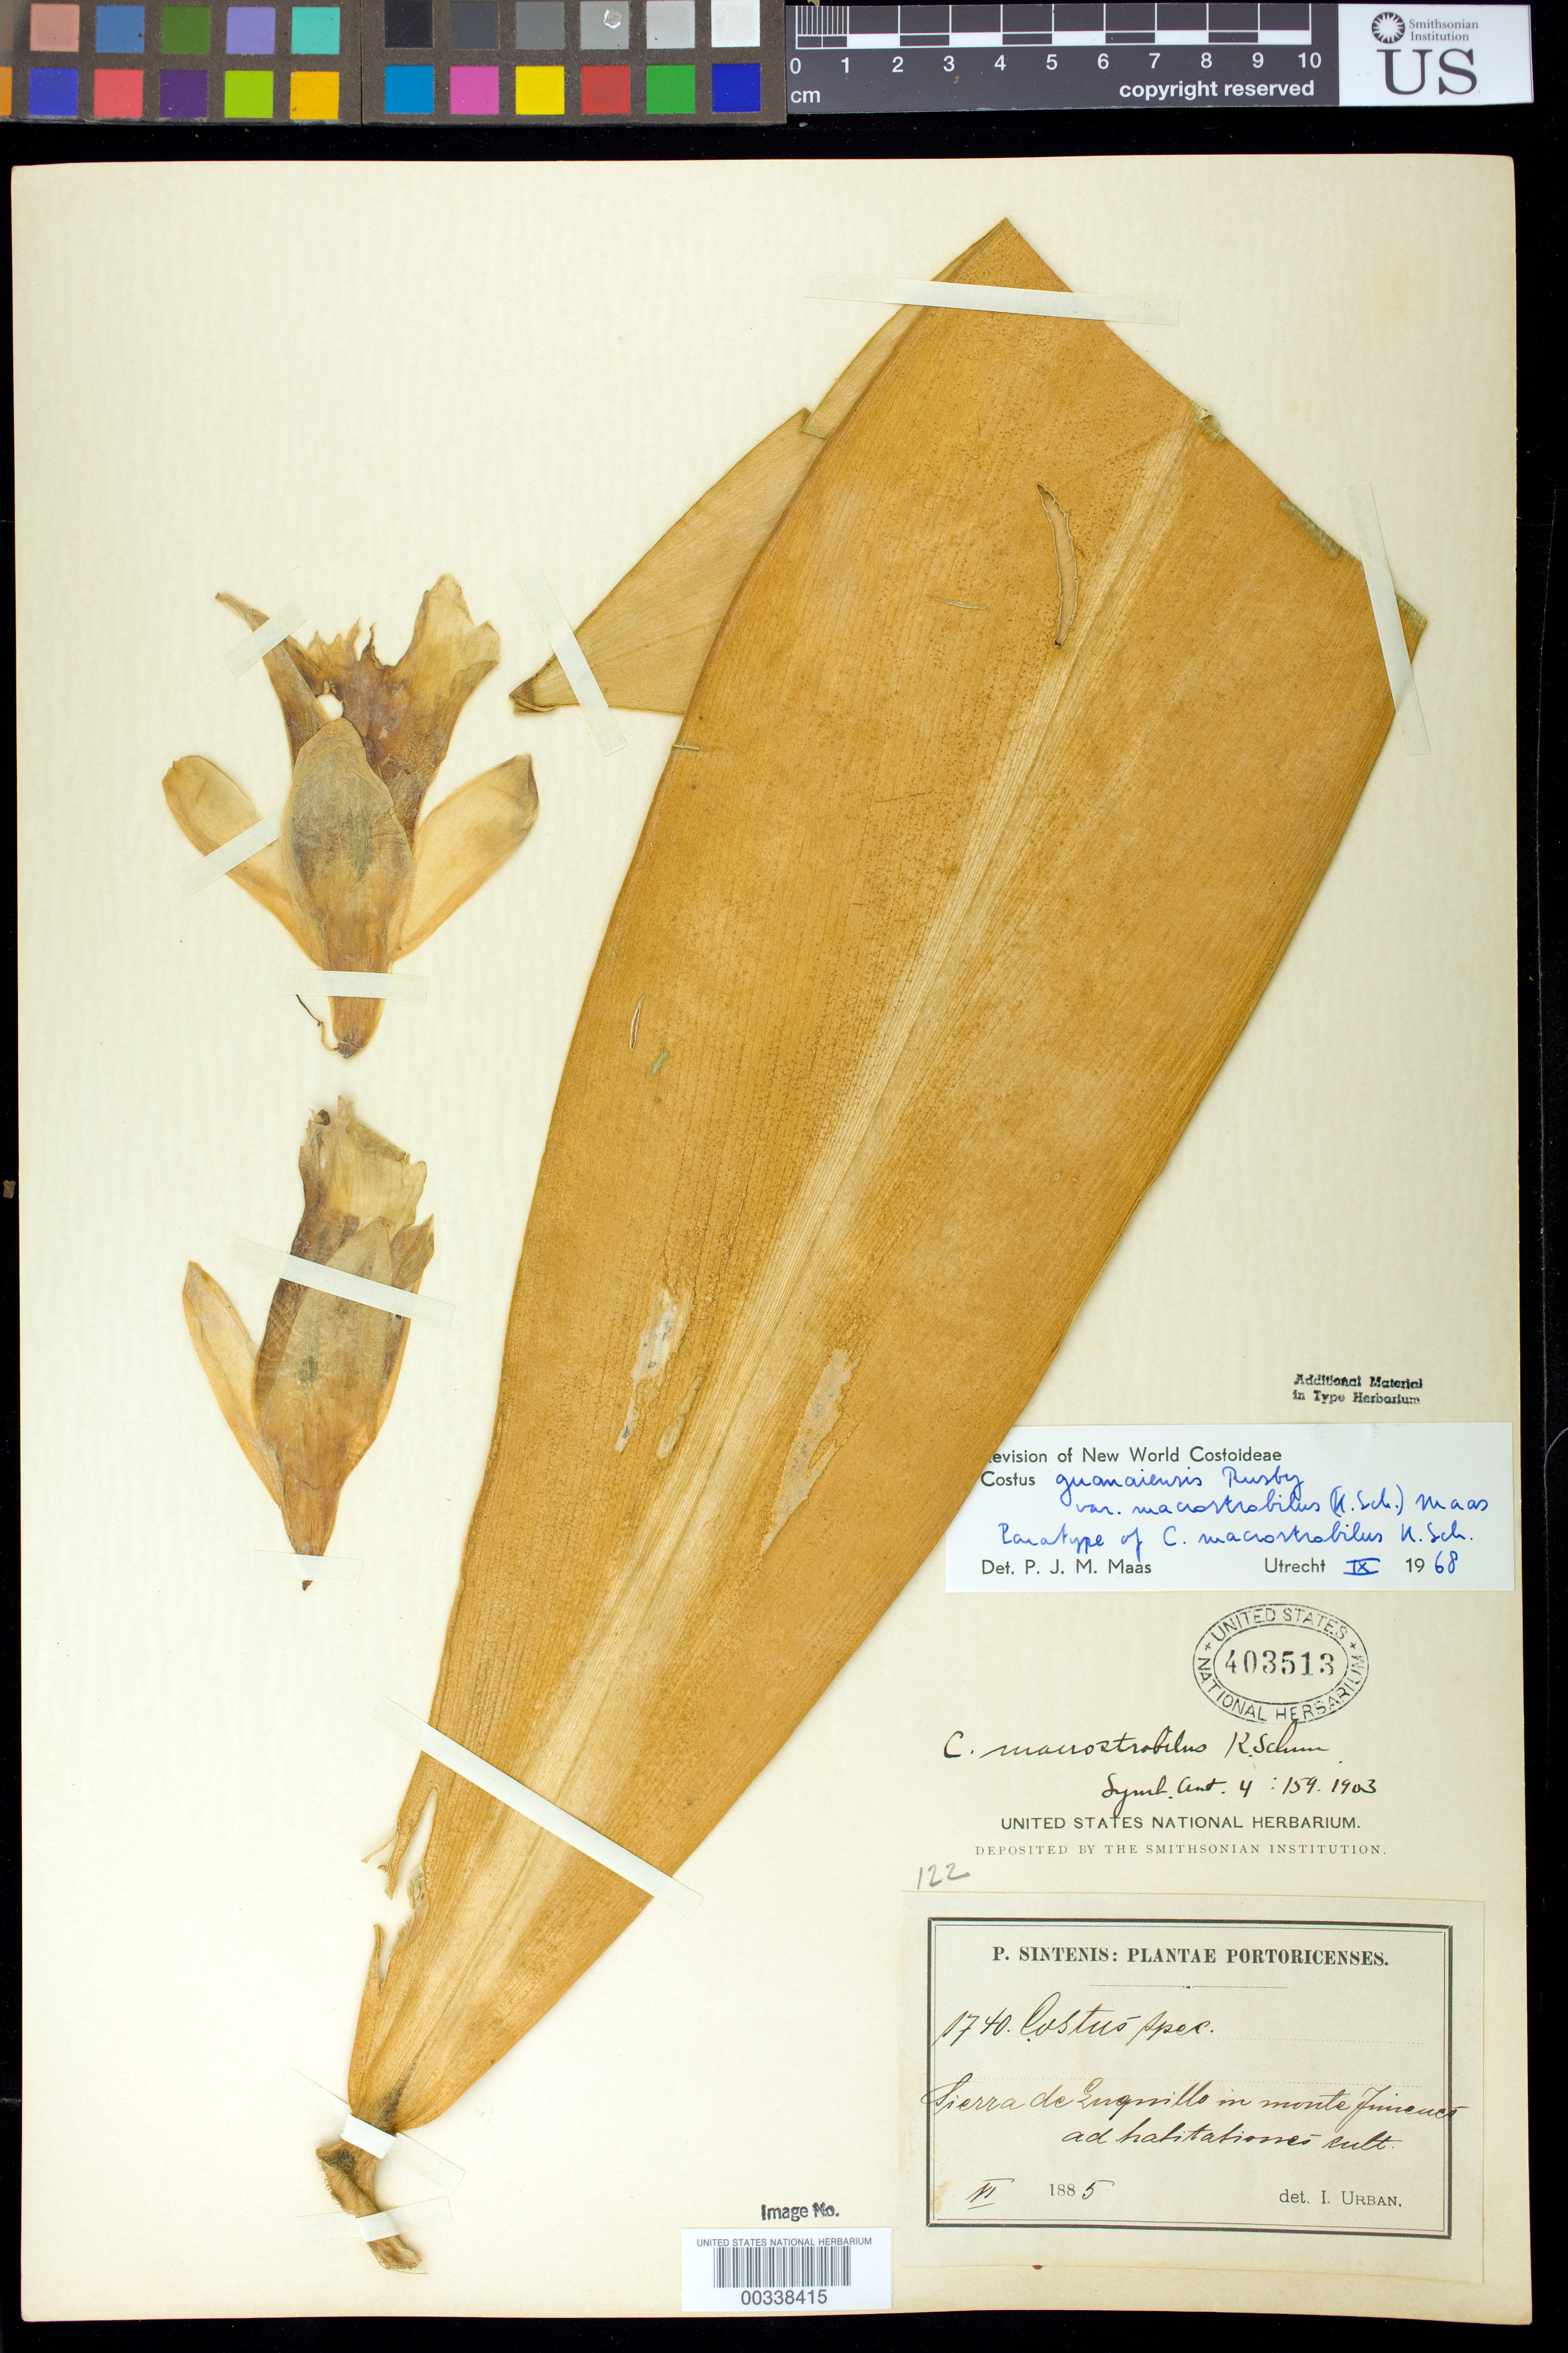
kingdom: Plantae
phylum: Tracheophyta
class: Liliopsida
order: Zingiberales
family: Costaceae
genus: Costus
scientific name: Costus guanaiensis var. macrostrobilis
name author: (K. Schum.) Maas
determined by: Maas, Paul J. M.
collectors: P. Sintenis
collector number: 1740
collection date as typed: Jun 1885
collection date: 1885-06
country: Puerto Rico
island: Greater Antilles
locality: Sierra de luquillo in monte jusicuco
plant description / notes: Paratype of Costus macrostrobilus K. Sch.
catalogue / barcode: US 403513